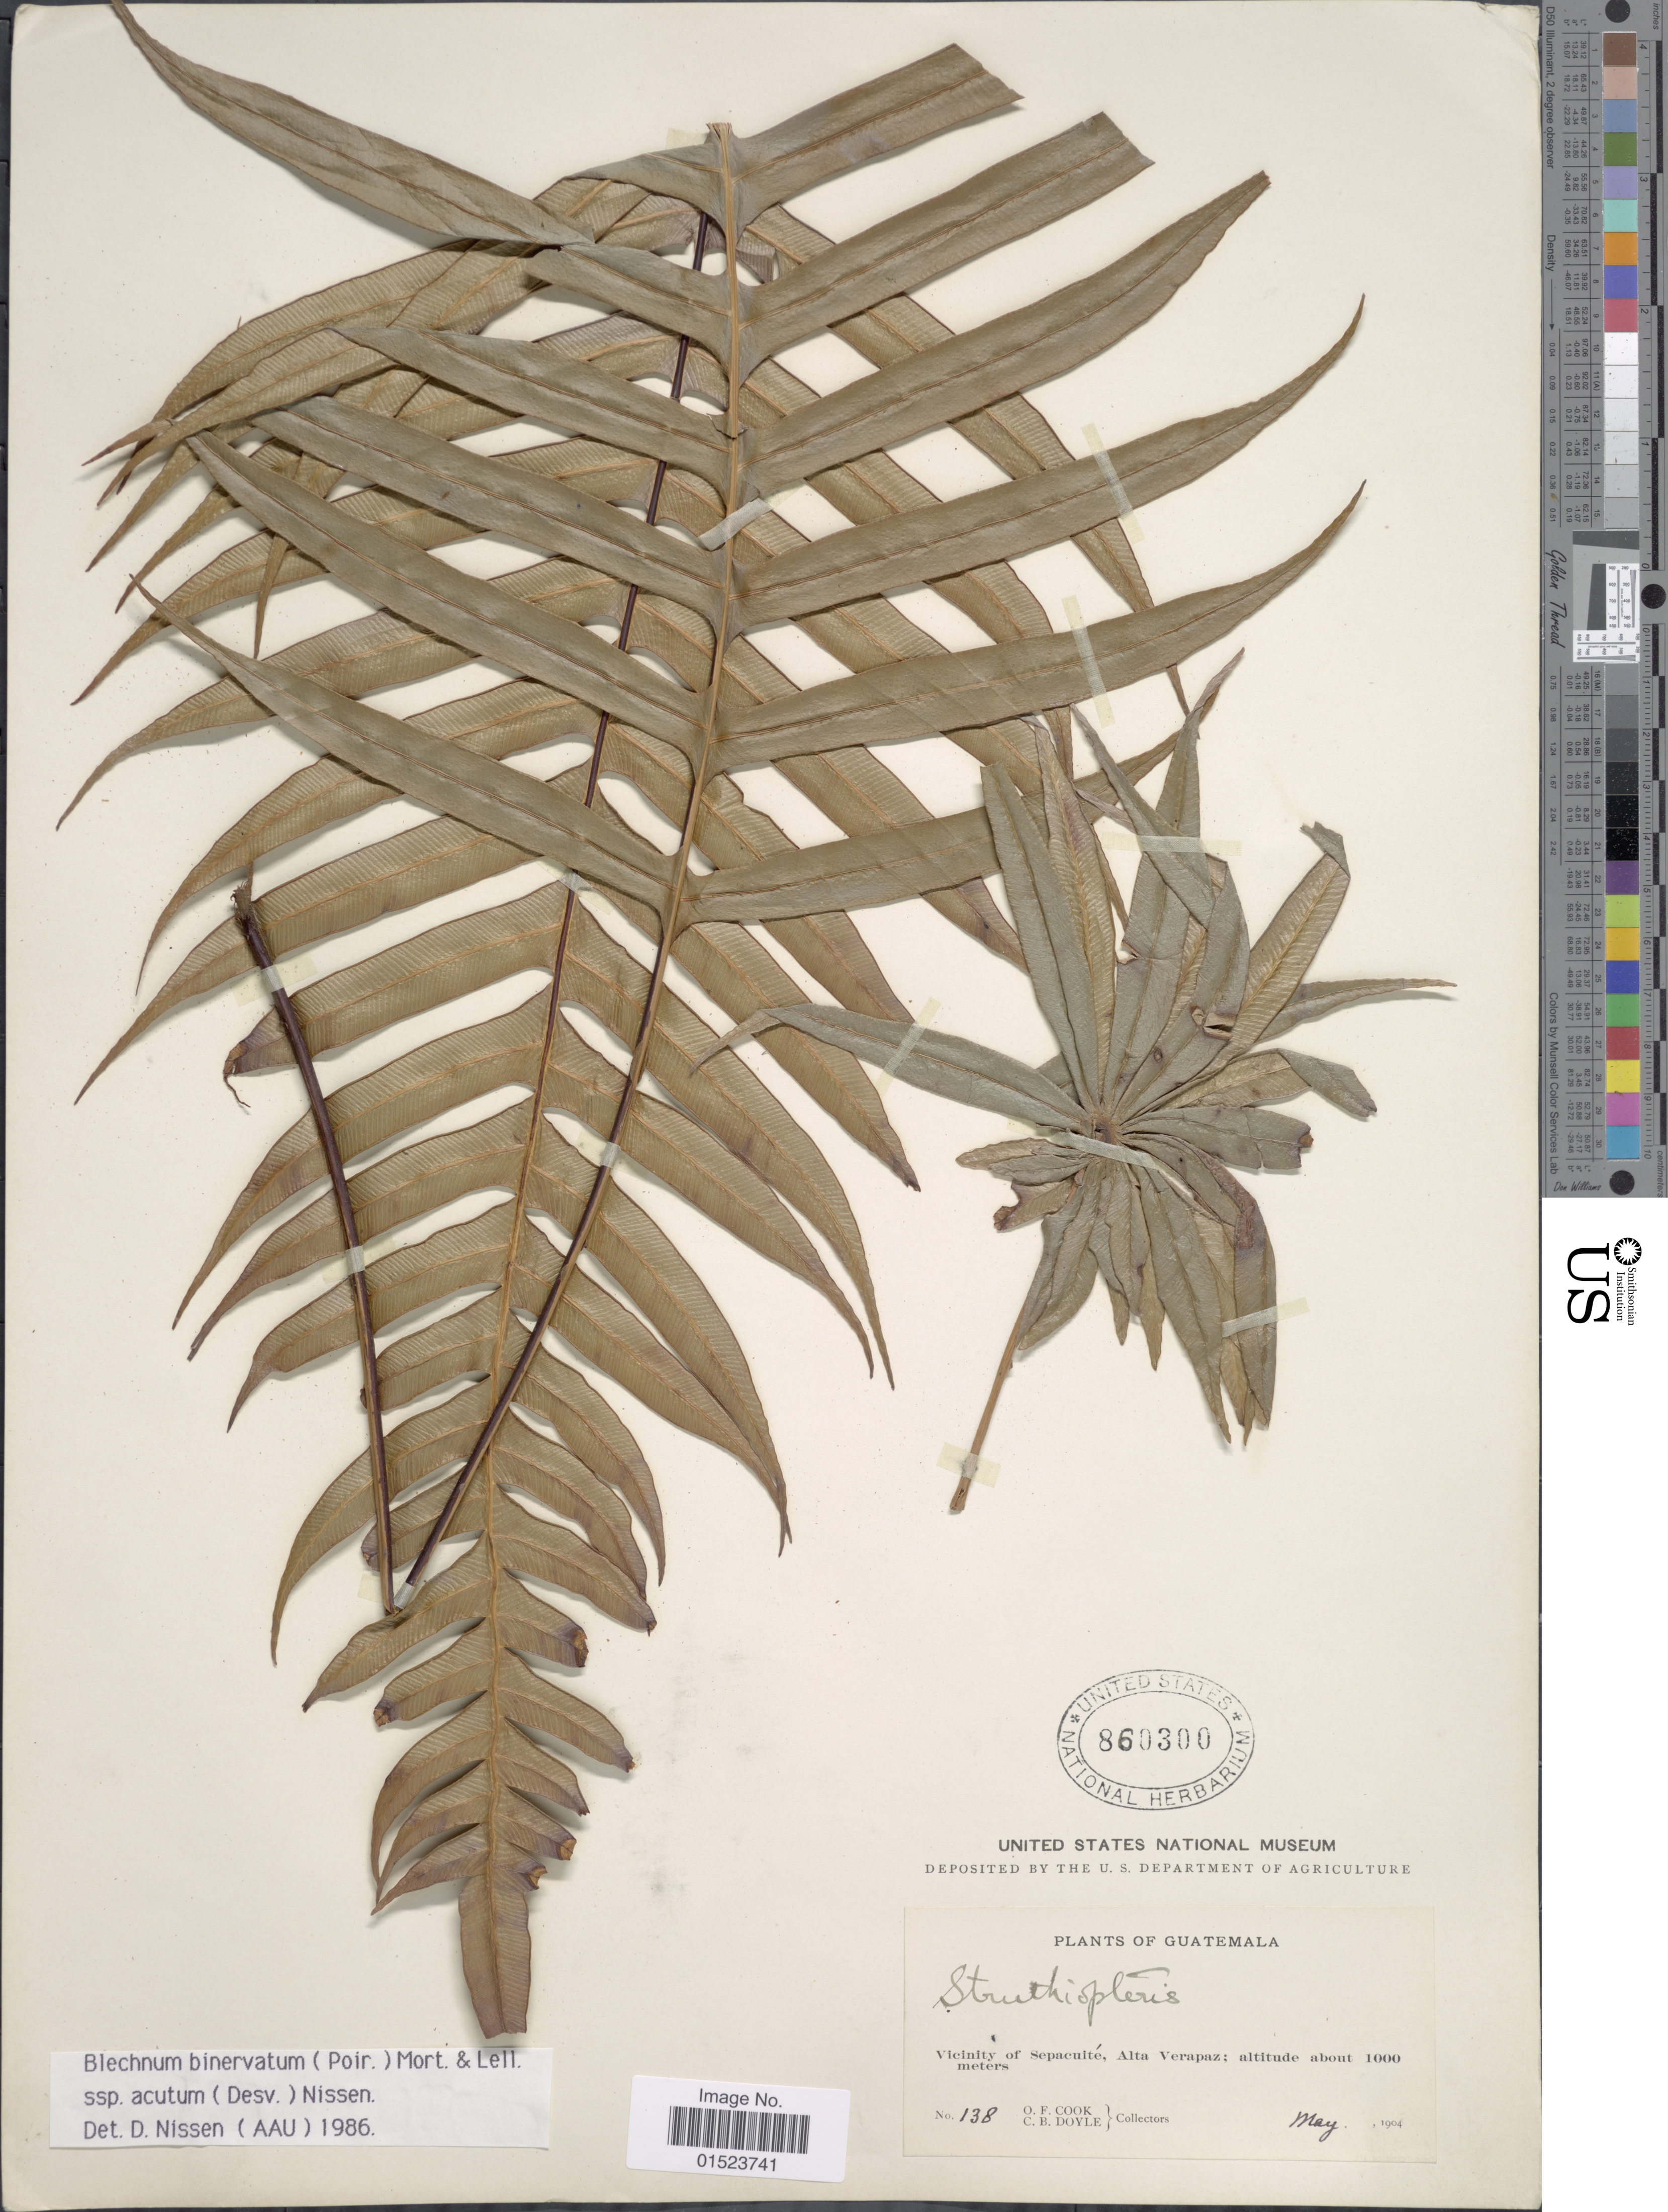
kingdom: Plantae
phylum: Tracheophyta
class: Polypodiopsida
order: Polypodiales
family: Blechnaceae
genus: Blechnum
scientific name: Blechnum ensiforme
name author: (Liebm.) C. Chr.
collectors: O. F. Cook & C. Doyle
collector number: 138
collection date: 1904-05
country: Guatemala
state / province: Alta Verapaz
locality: Vicinity of Sepacuité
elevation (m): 1000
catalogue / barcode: US 860300